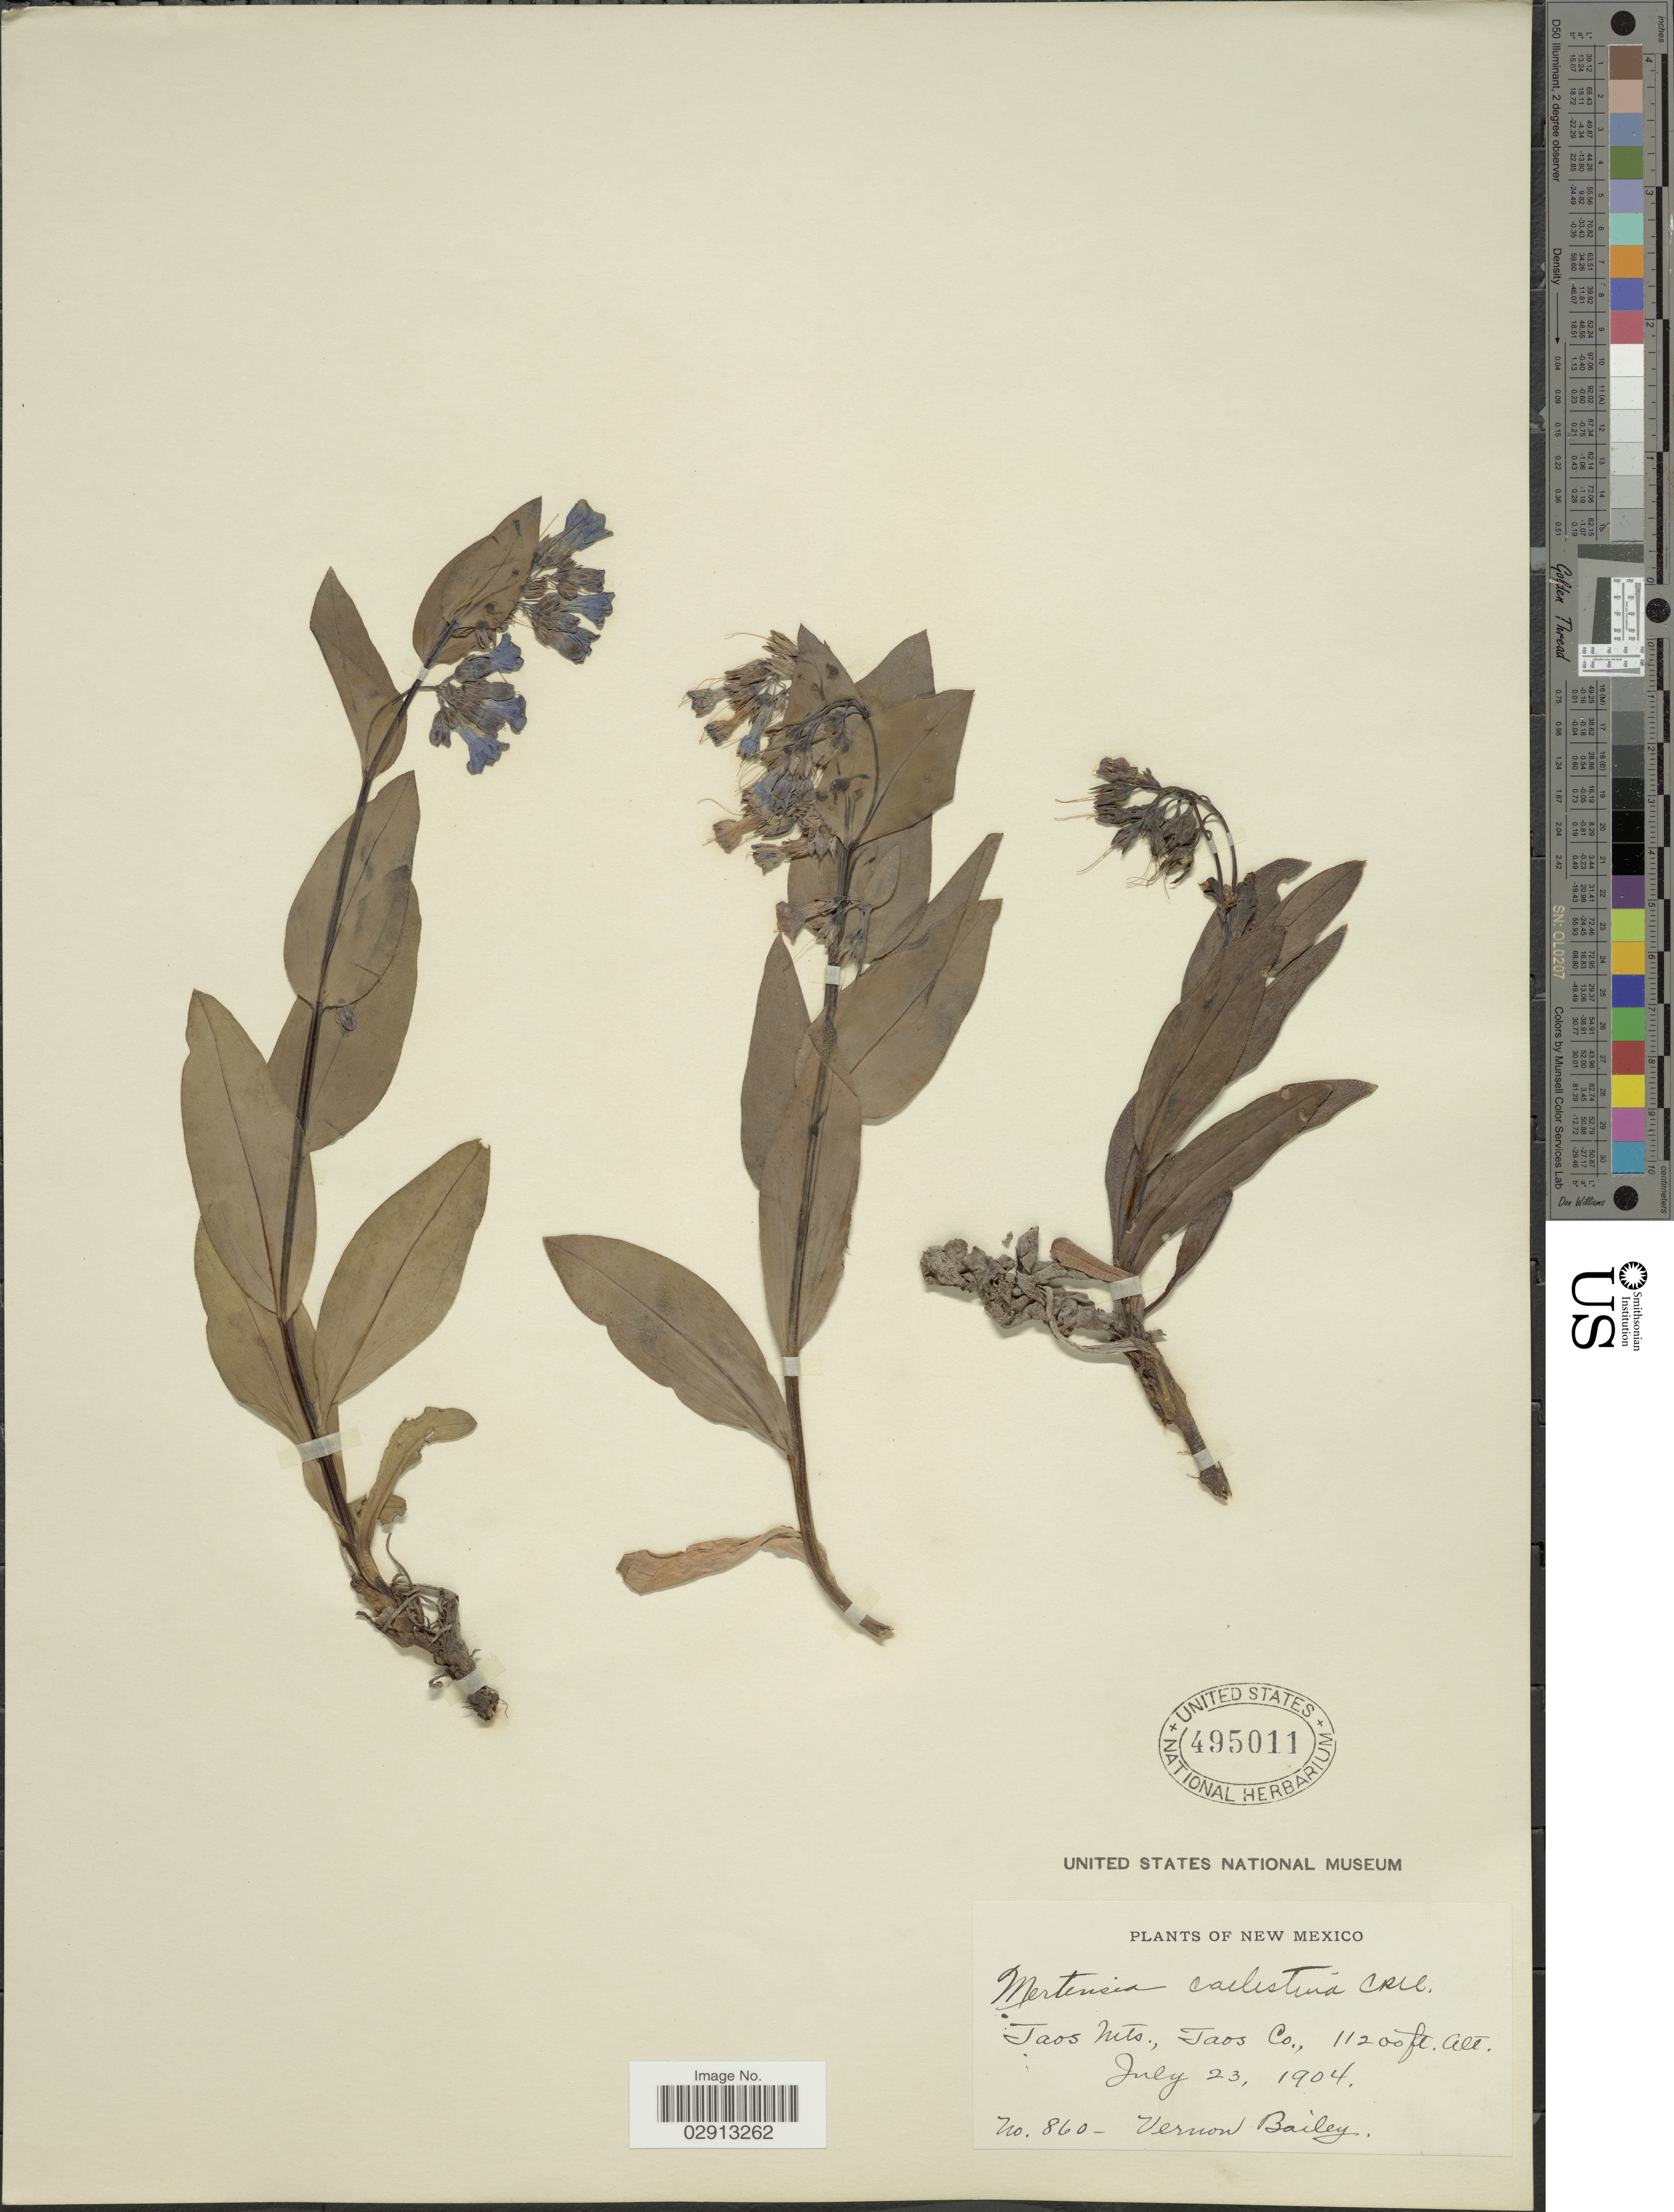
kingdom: Plantae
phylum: Tracheophyta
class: Magnoliopsida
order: Boraginales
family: Boraginaceae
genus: Mertensia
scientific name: Mertensia viridis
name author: (A. Nelson) A. Nelson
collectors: V. O. Bailey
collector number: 860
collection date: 1904-07-23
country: United States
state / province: New Mexico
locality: Taos Mts., Taos Co.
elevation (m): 3414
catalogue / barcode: US 495011